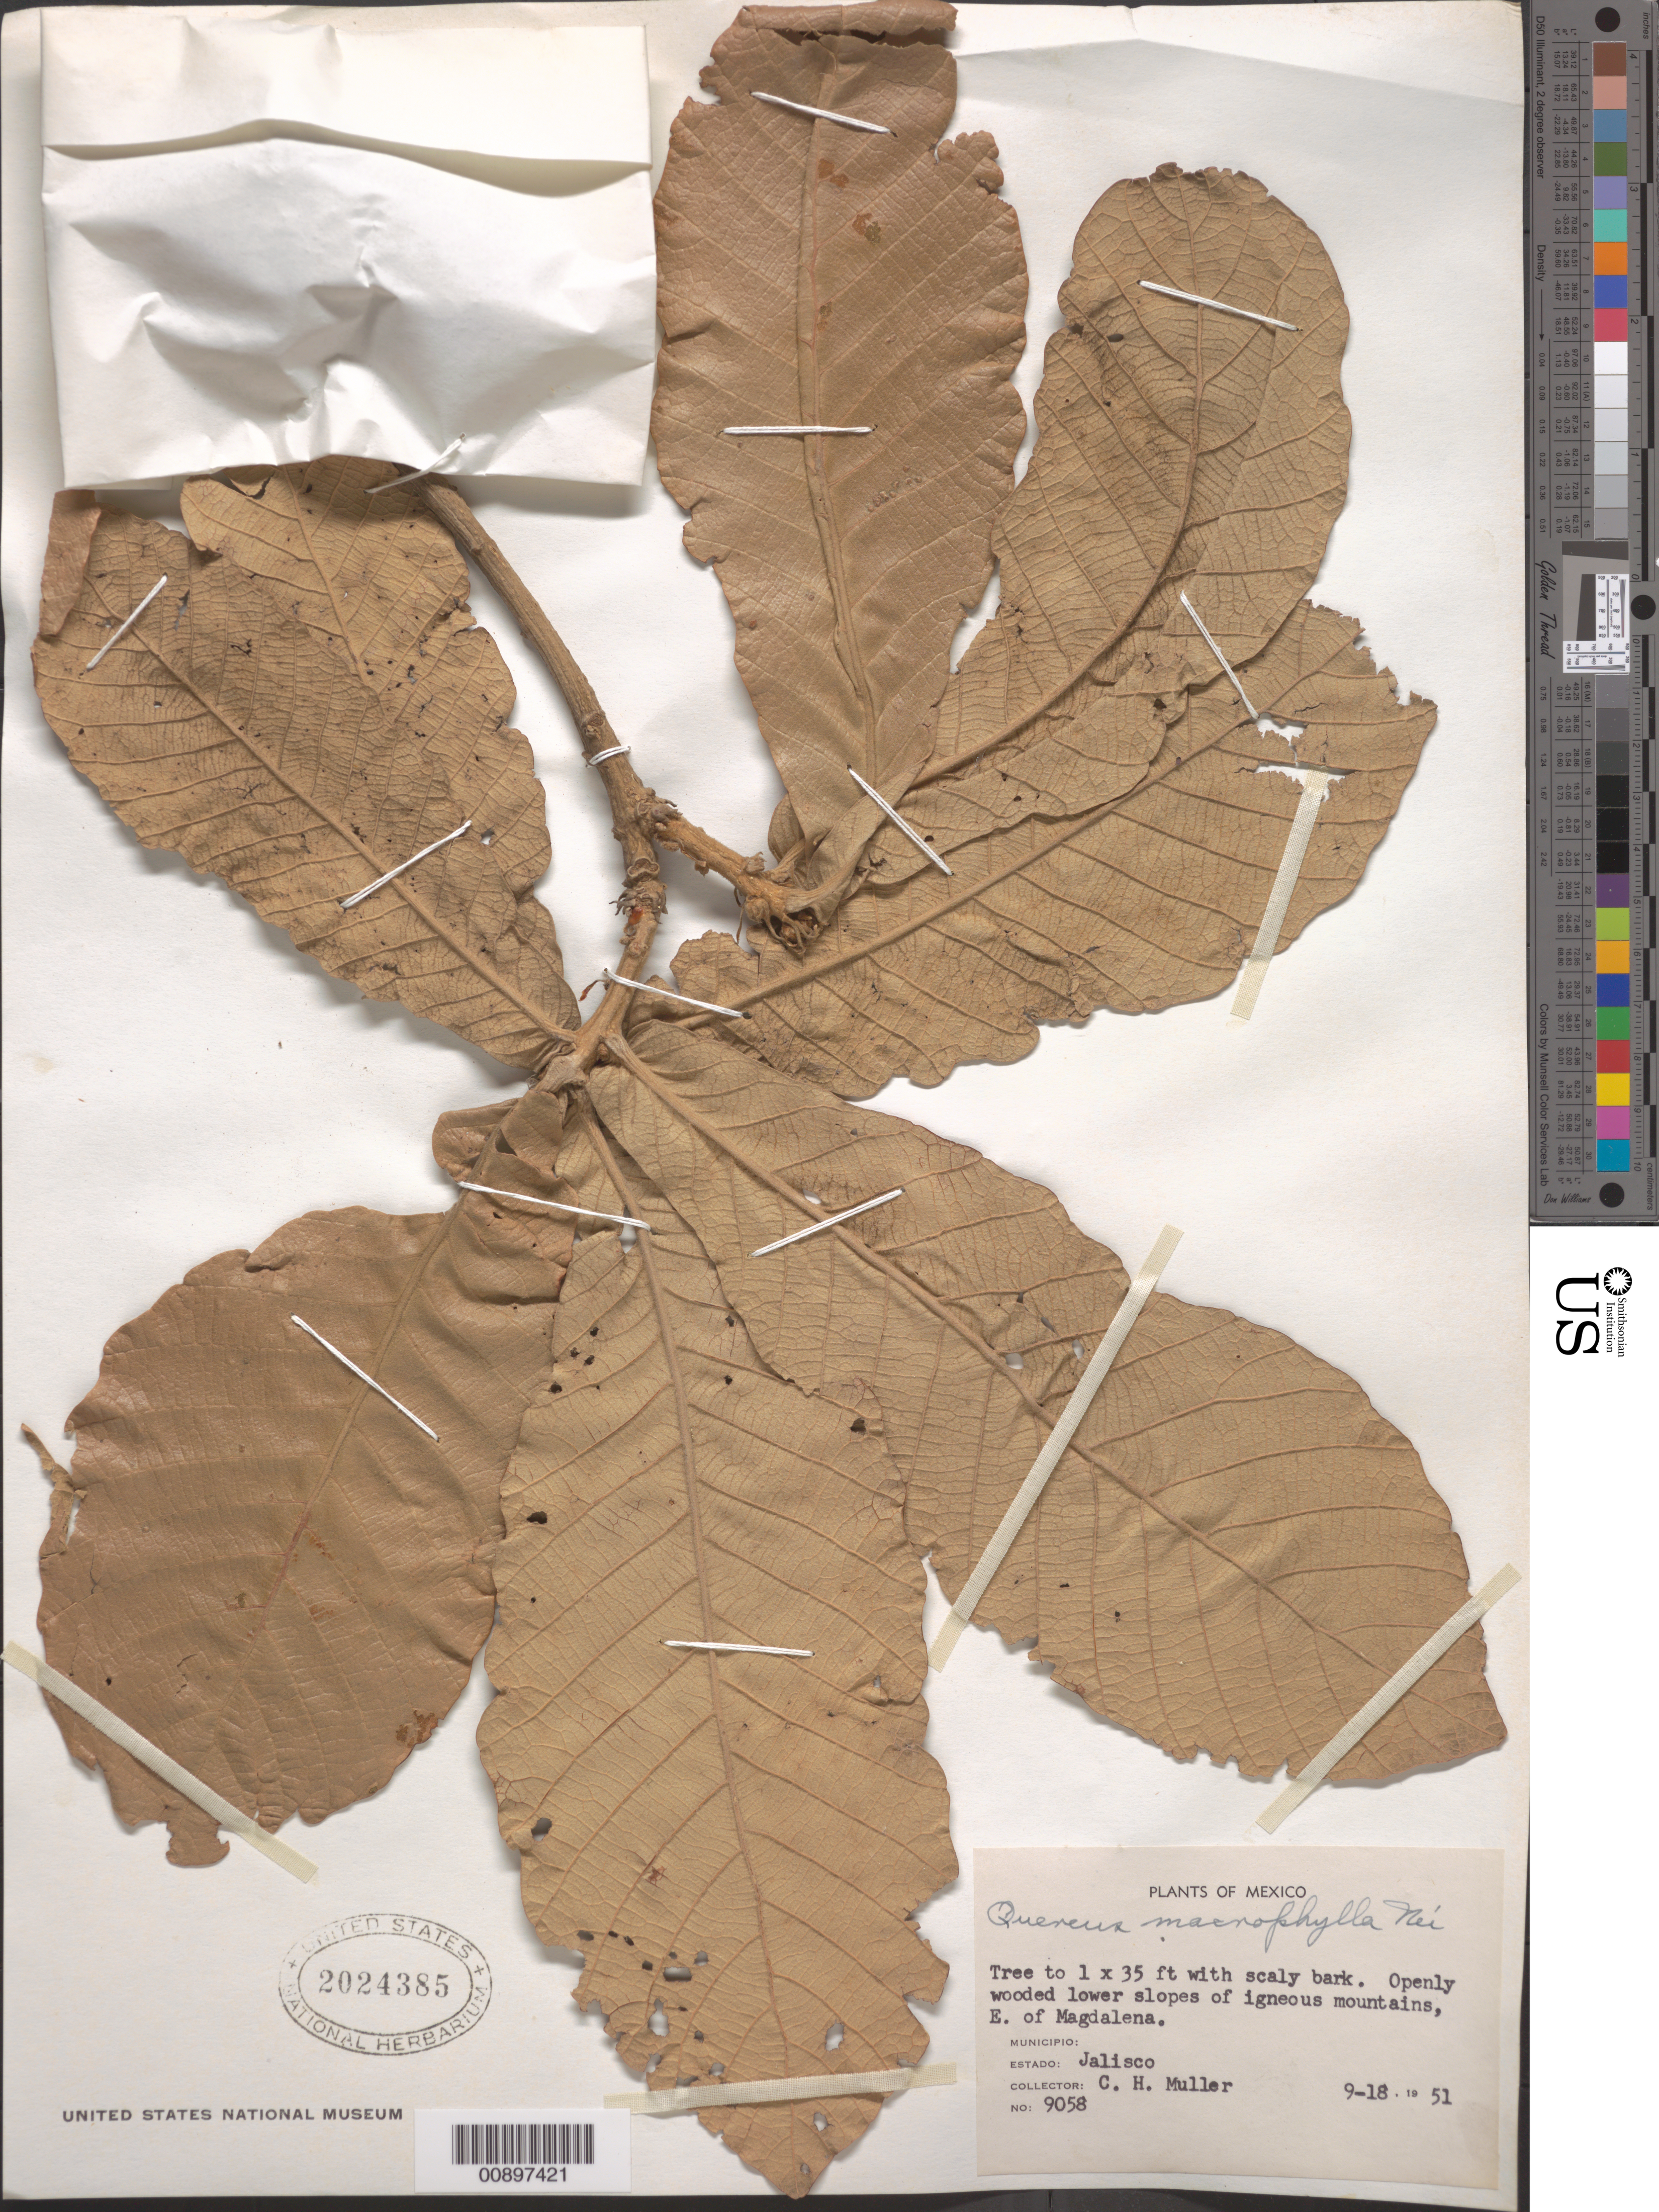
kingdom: Plantae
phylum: Tracheophyta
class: Magnoliopsida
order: Fagales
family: Fagaceae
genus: Quercus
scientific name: Quercus macrophylla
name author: Née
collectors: C. H. Muller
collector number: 9058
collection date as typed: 18 Sep 1951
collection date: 1951-09-18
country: Mexico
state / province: Jalisco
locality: E of Magdalena, Jalisco.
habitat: Openly wooded lower slopes of igneous moountains.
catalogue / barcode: US 2024385